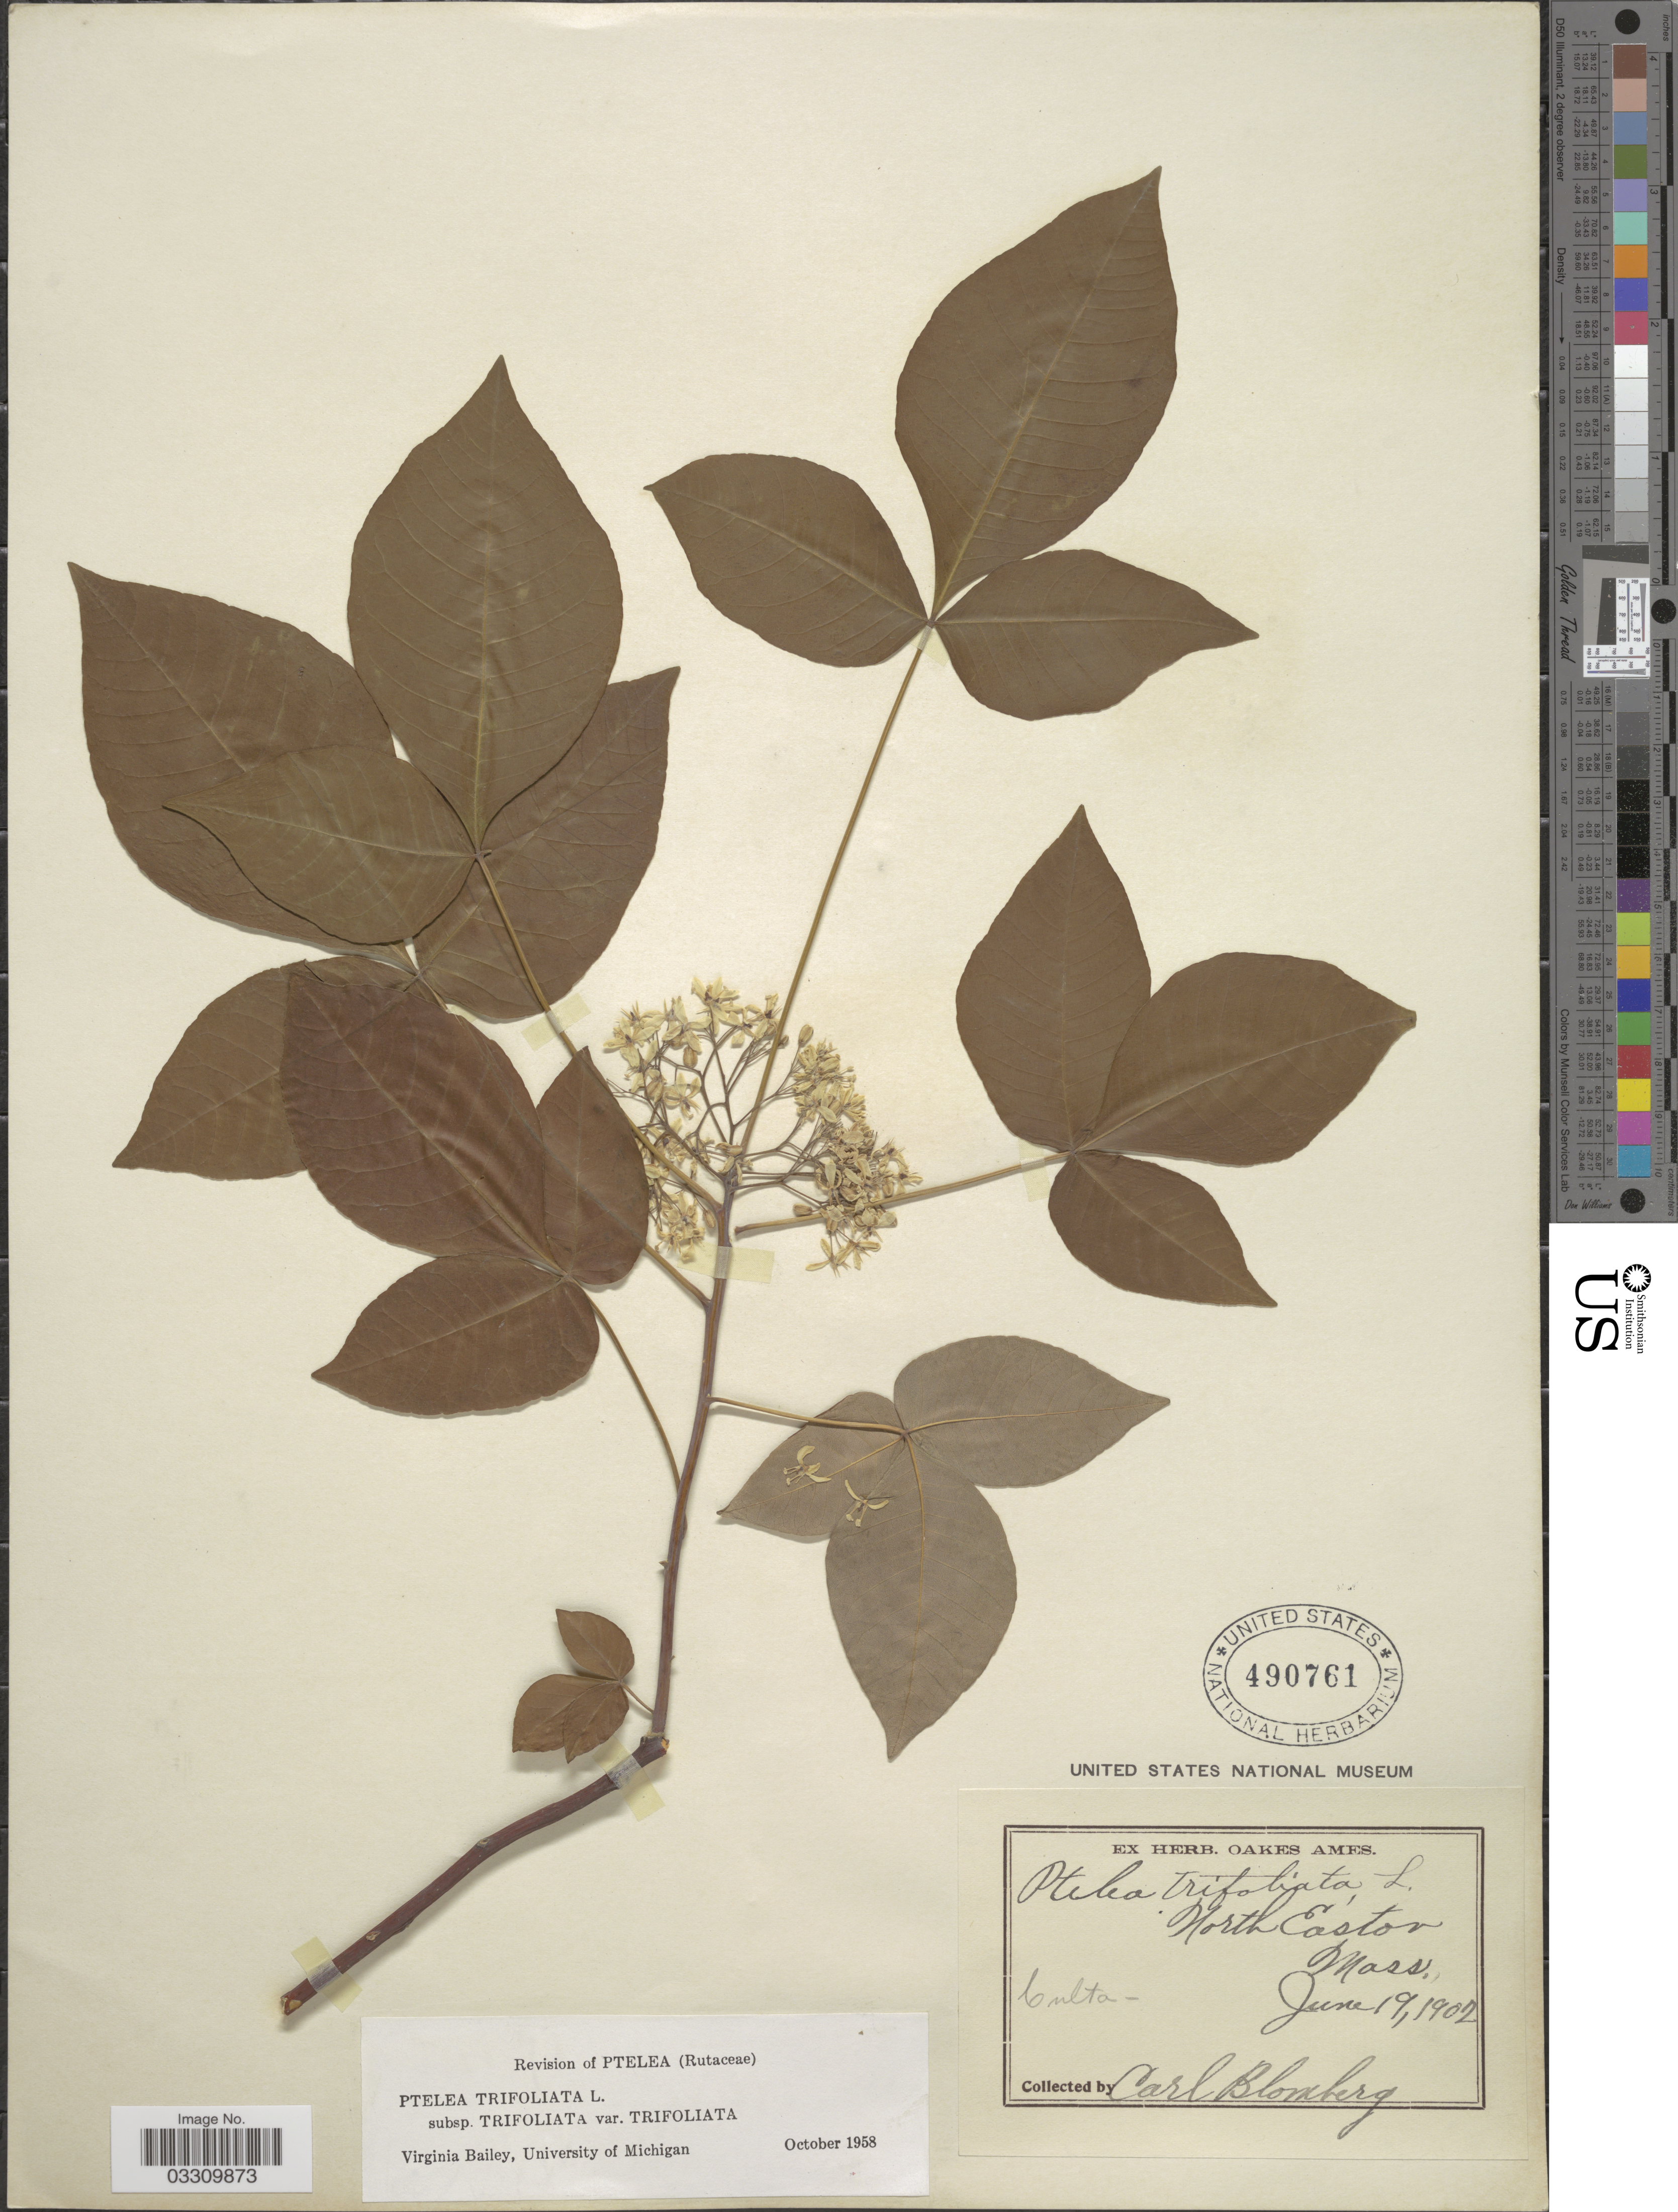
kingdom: Plantae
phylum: Tracheophyta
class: Magnoliopsida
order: Sapindales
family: Rutaceae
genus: Ptelea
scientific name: Ptelea trifoliata var. trifoliata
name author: L.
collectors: A. Blomberg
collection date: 1902-06-19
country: United States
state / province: Massachusetts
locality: North Easton.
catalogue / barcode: US 490761